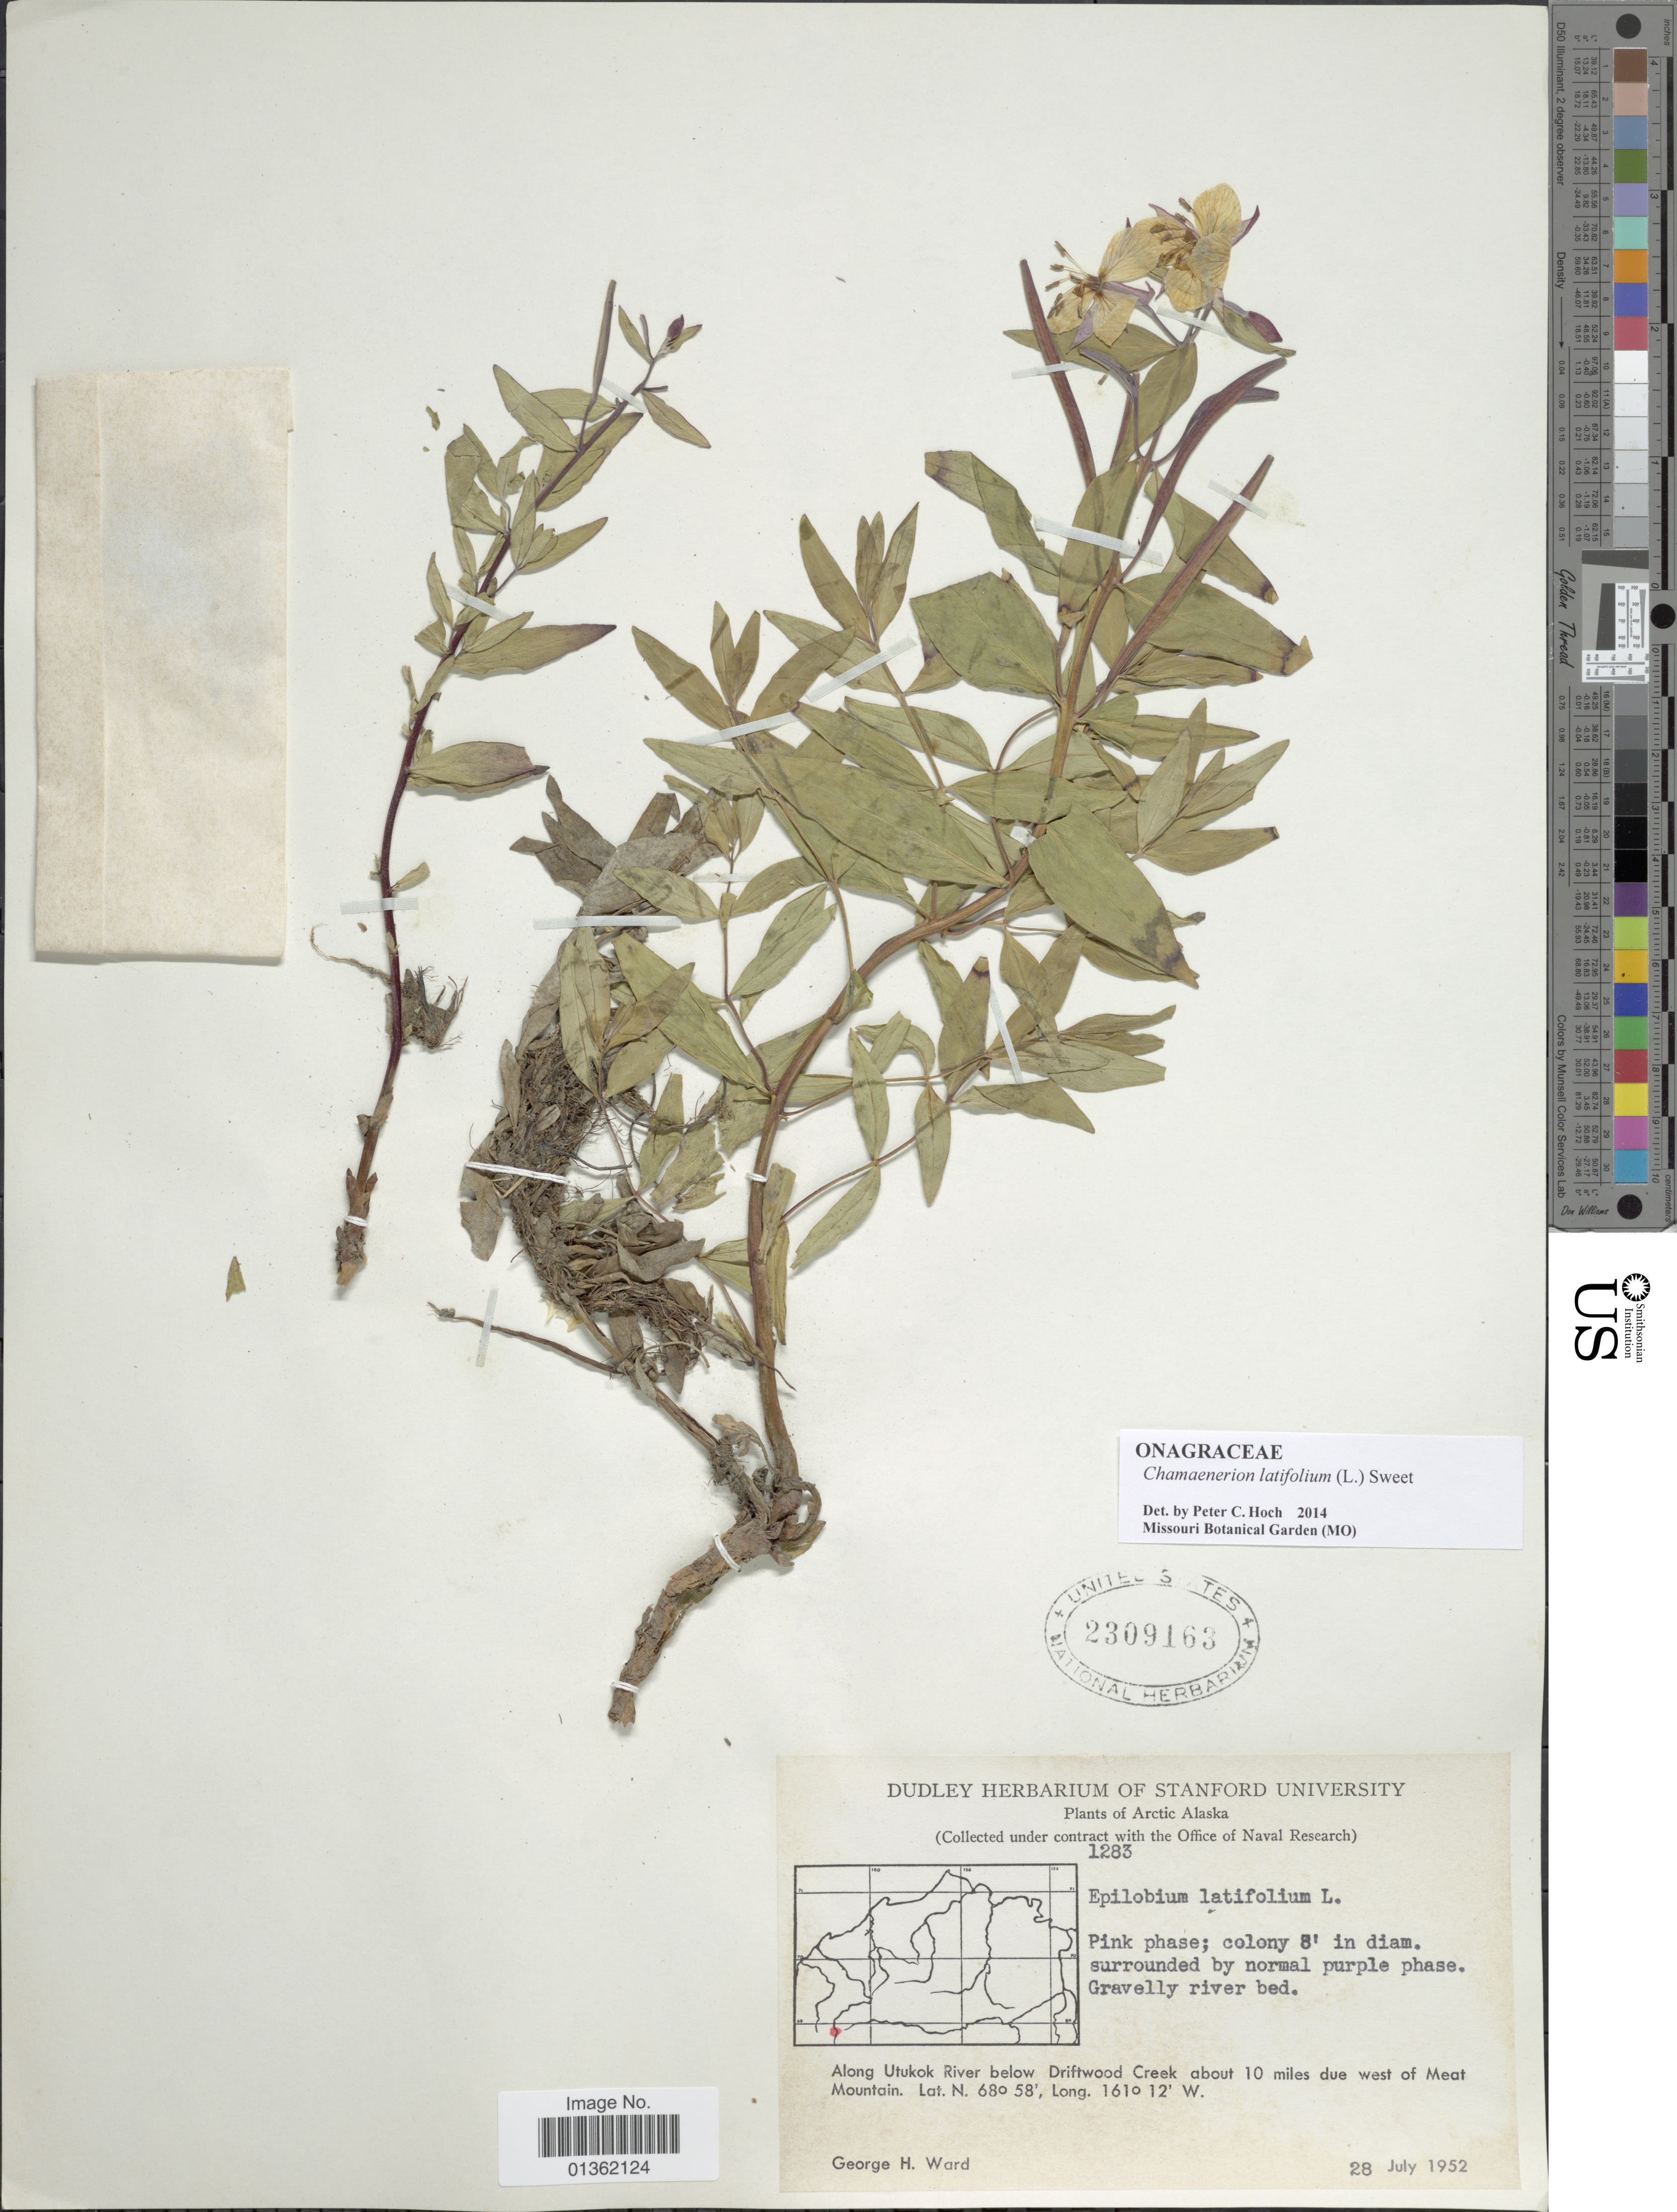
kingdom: Plantae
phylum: Tracheophyta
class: Magnoliopsida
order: Myrtales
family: Onagraceae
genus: Chamaenerion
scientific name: Chamaenerion latifolium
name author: (L.) Th. Fr. & Lange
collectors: G. H. Ward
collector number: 1283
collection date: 1952-07-28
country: United States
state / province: Alaska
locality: Arctic Alaska. Along Utukok River below Driftwood Creek about 10 miles due west of Meat Mountain.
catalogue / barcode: US 2309163